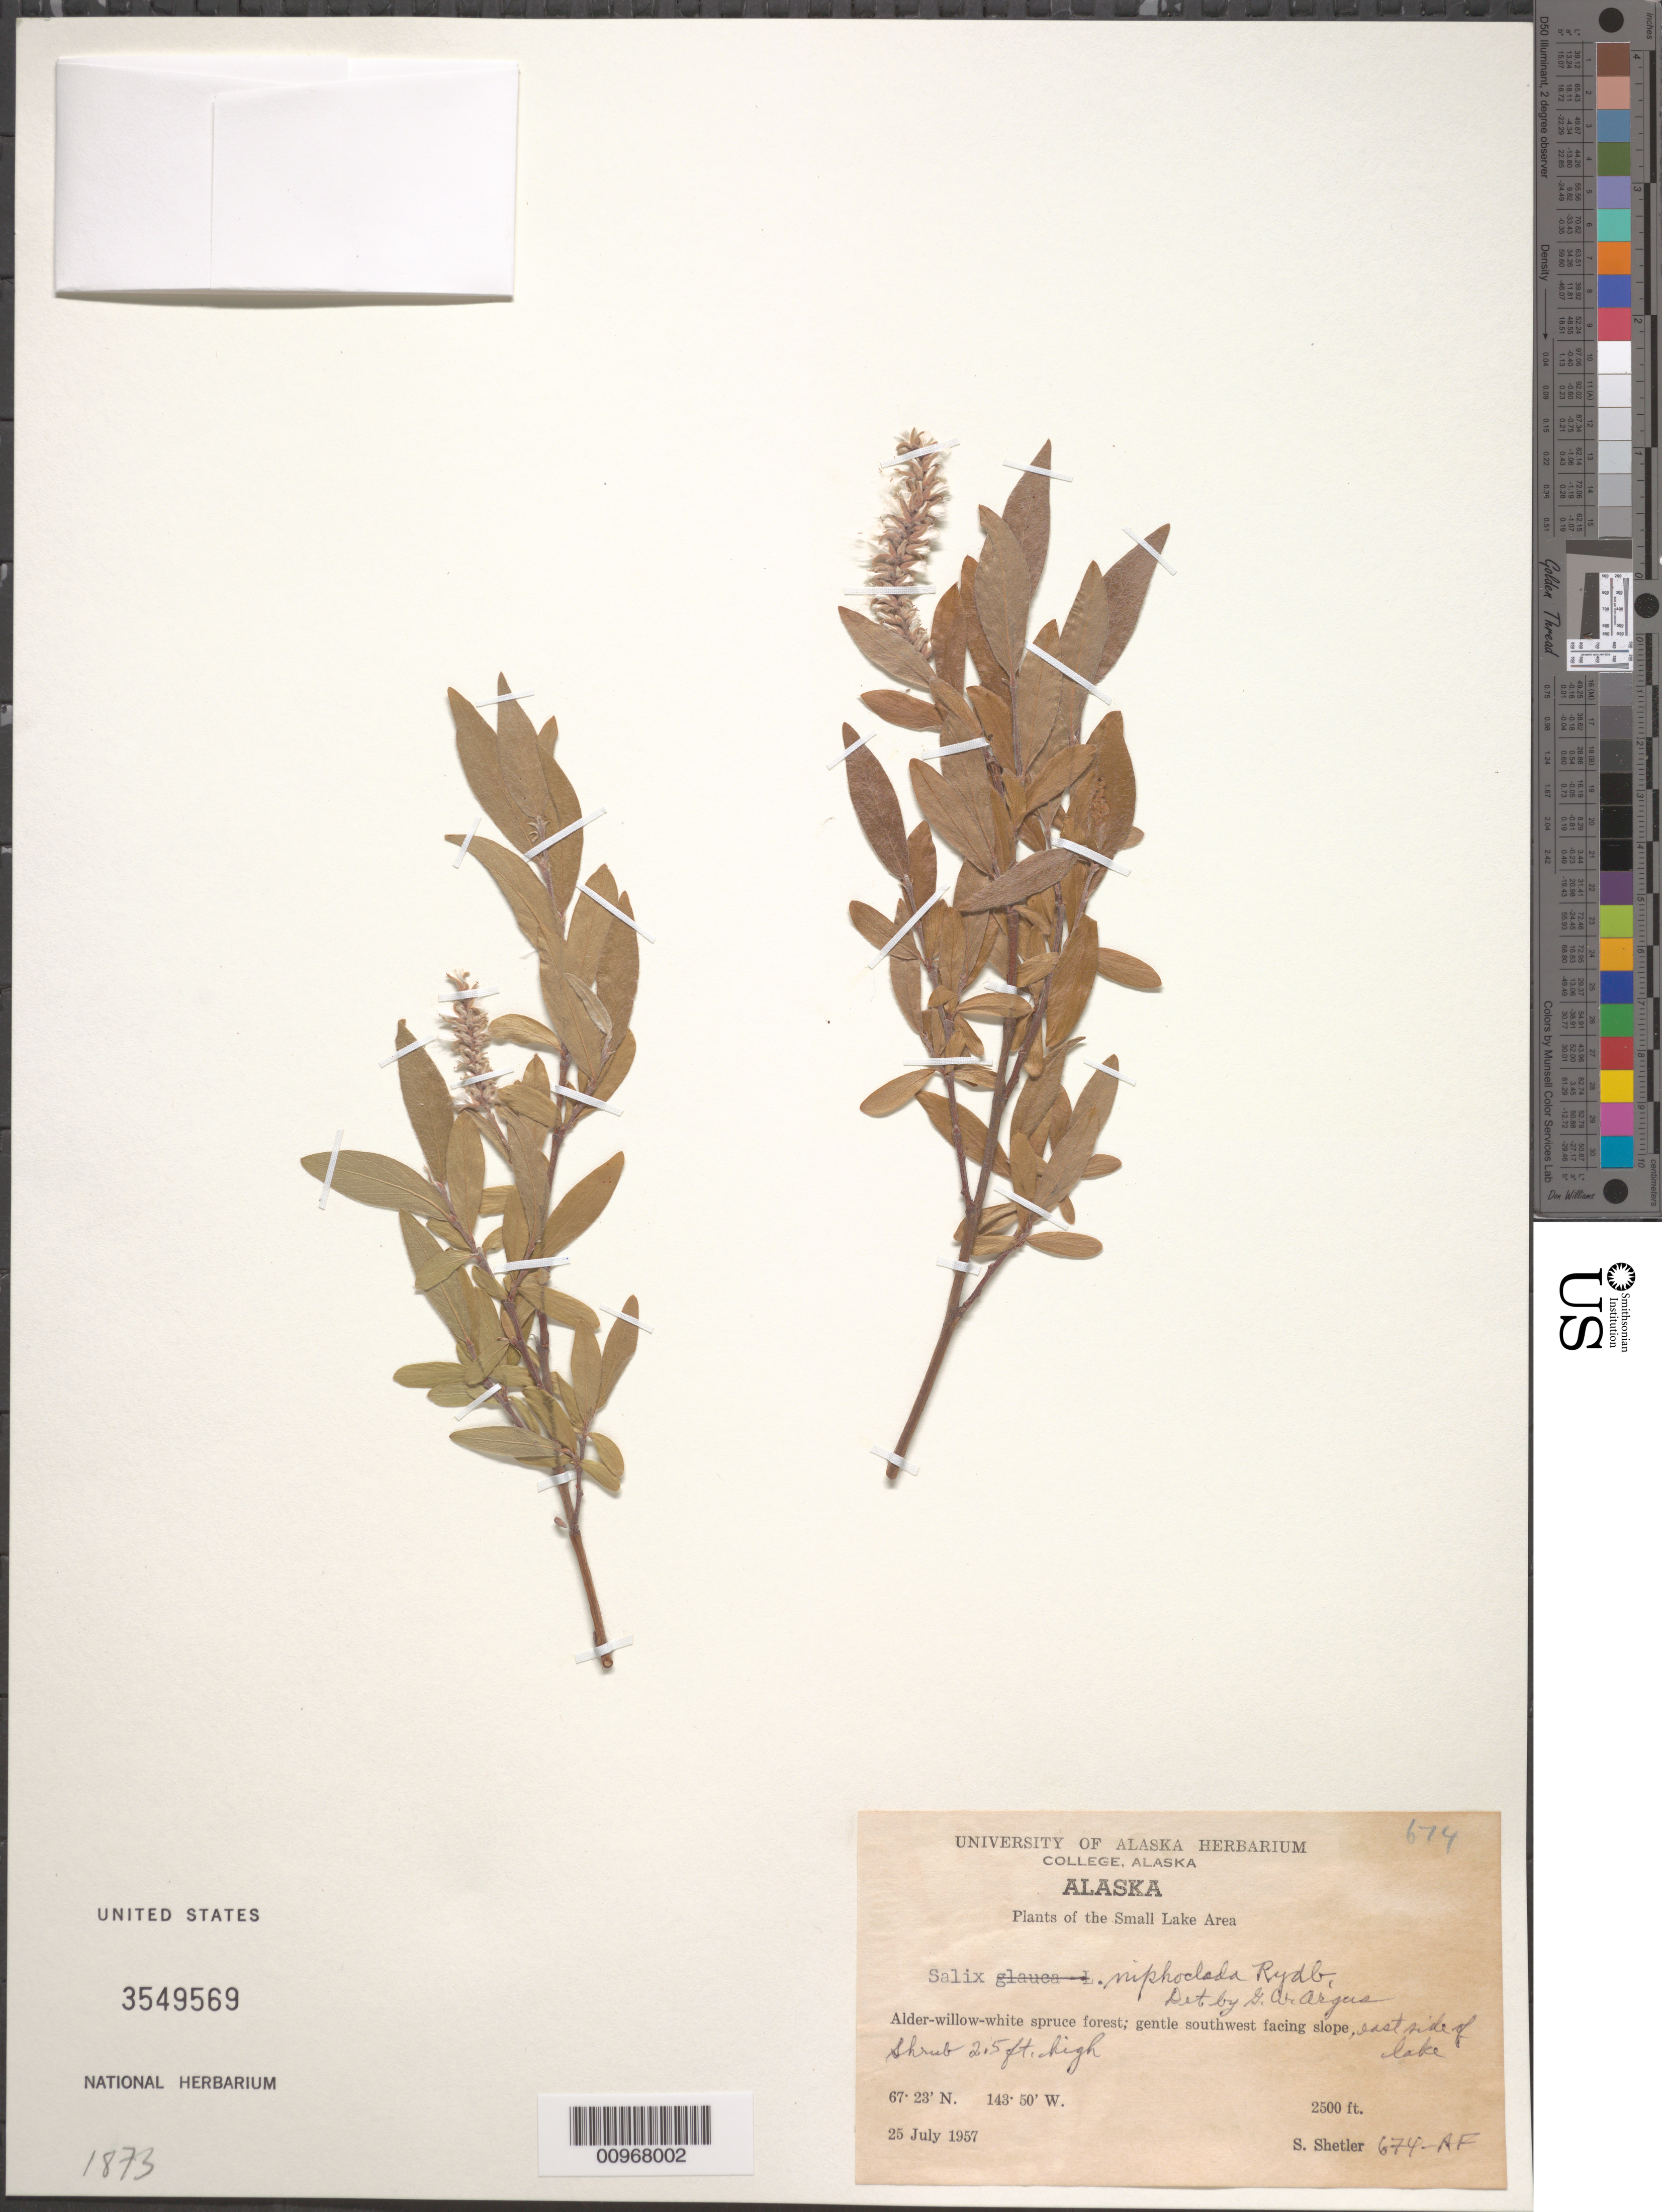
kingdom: Plantae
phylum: Tracheophyta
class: Magnoliopsida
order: Malpighiales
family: Salicaceae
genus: Salix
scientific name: Salix niphoclada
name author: Rydb.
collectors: S. Shetler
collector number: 674-AF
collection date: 1957-07-25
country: United States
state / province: Alaska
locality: The Small Lake Area. East side of lake.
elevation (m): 762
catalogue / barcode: US 3549569